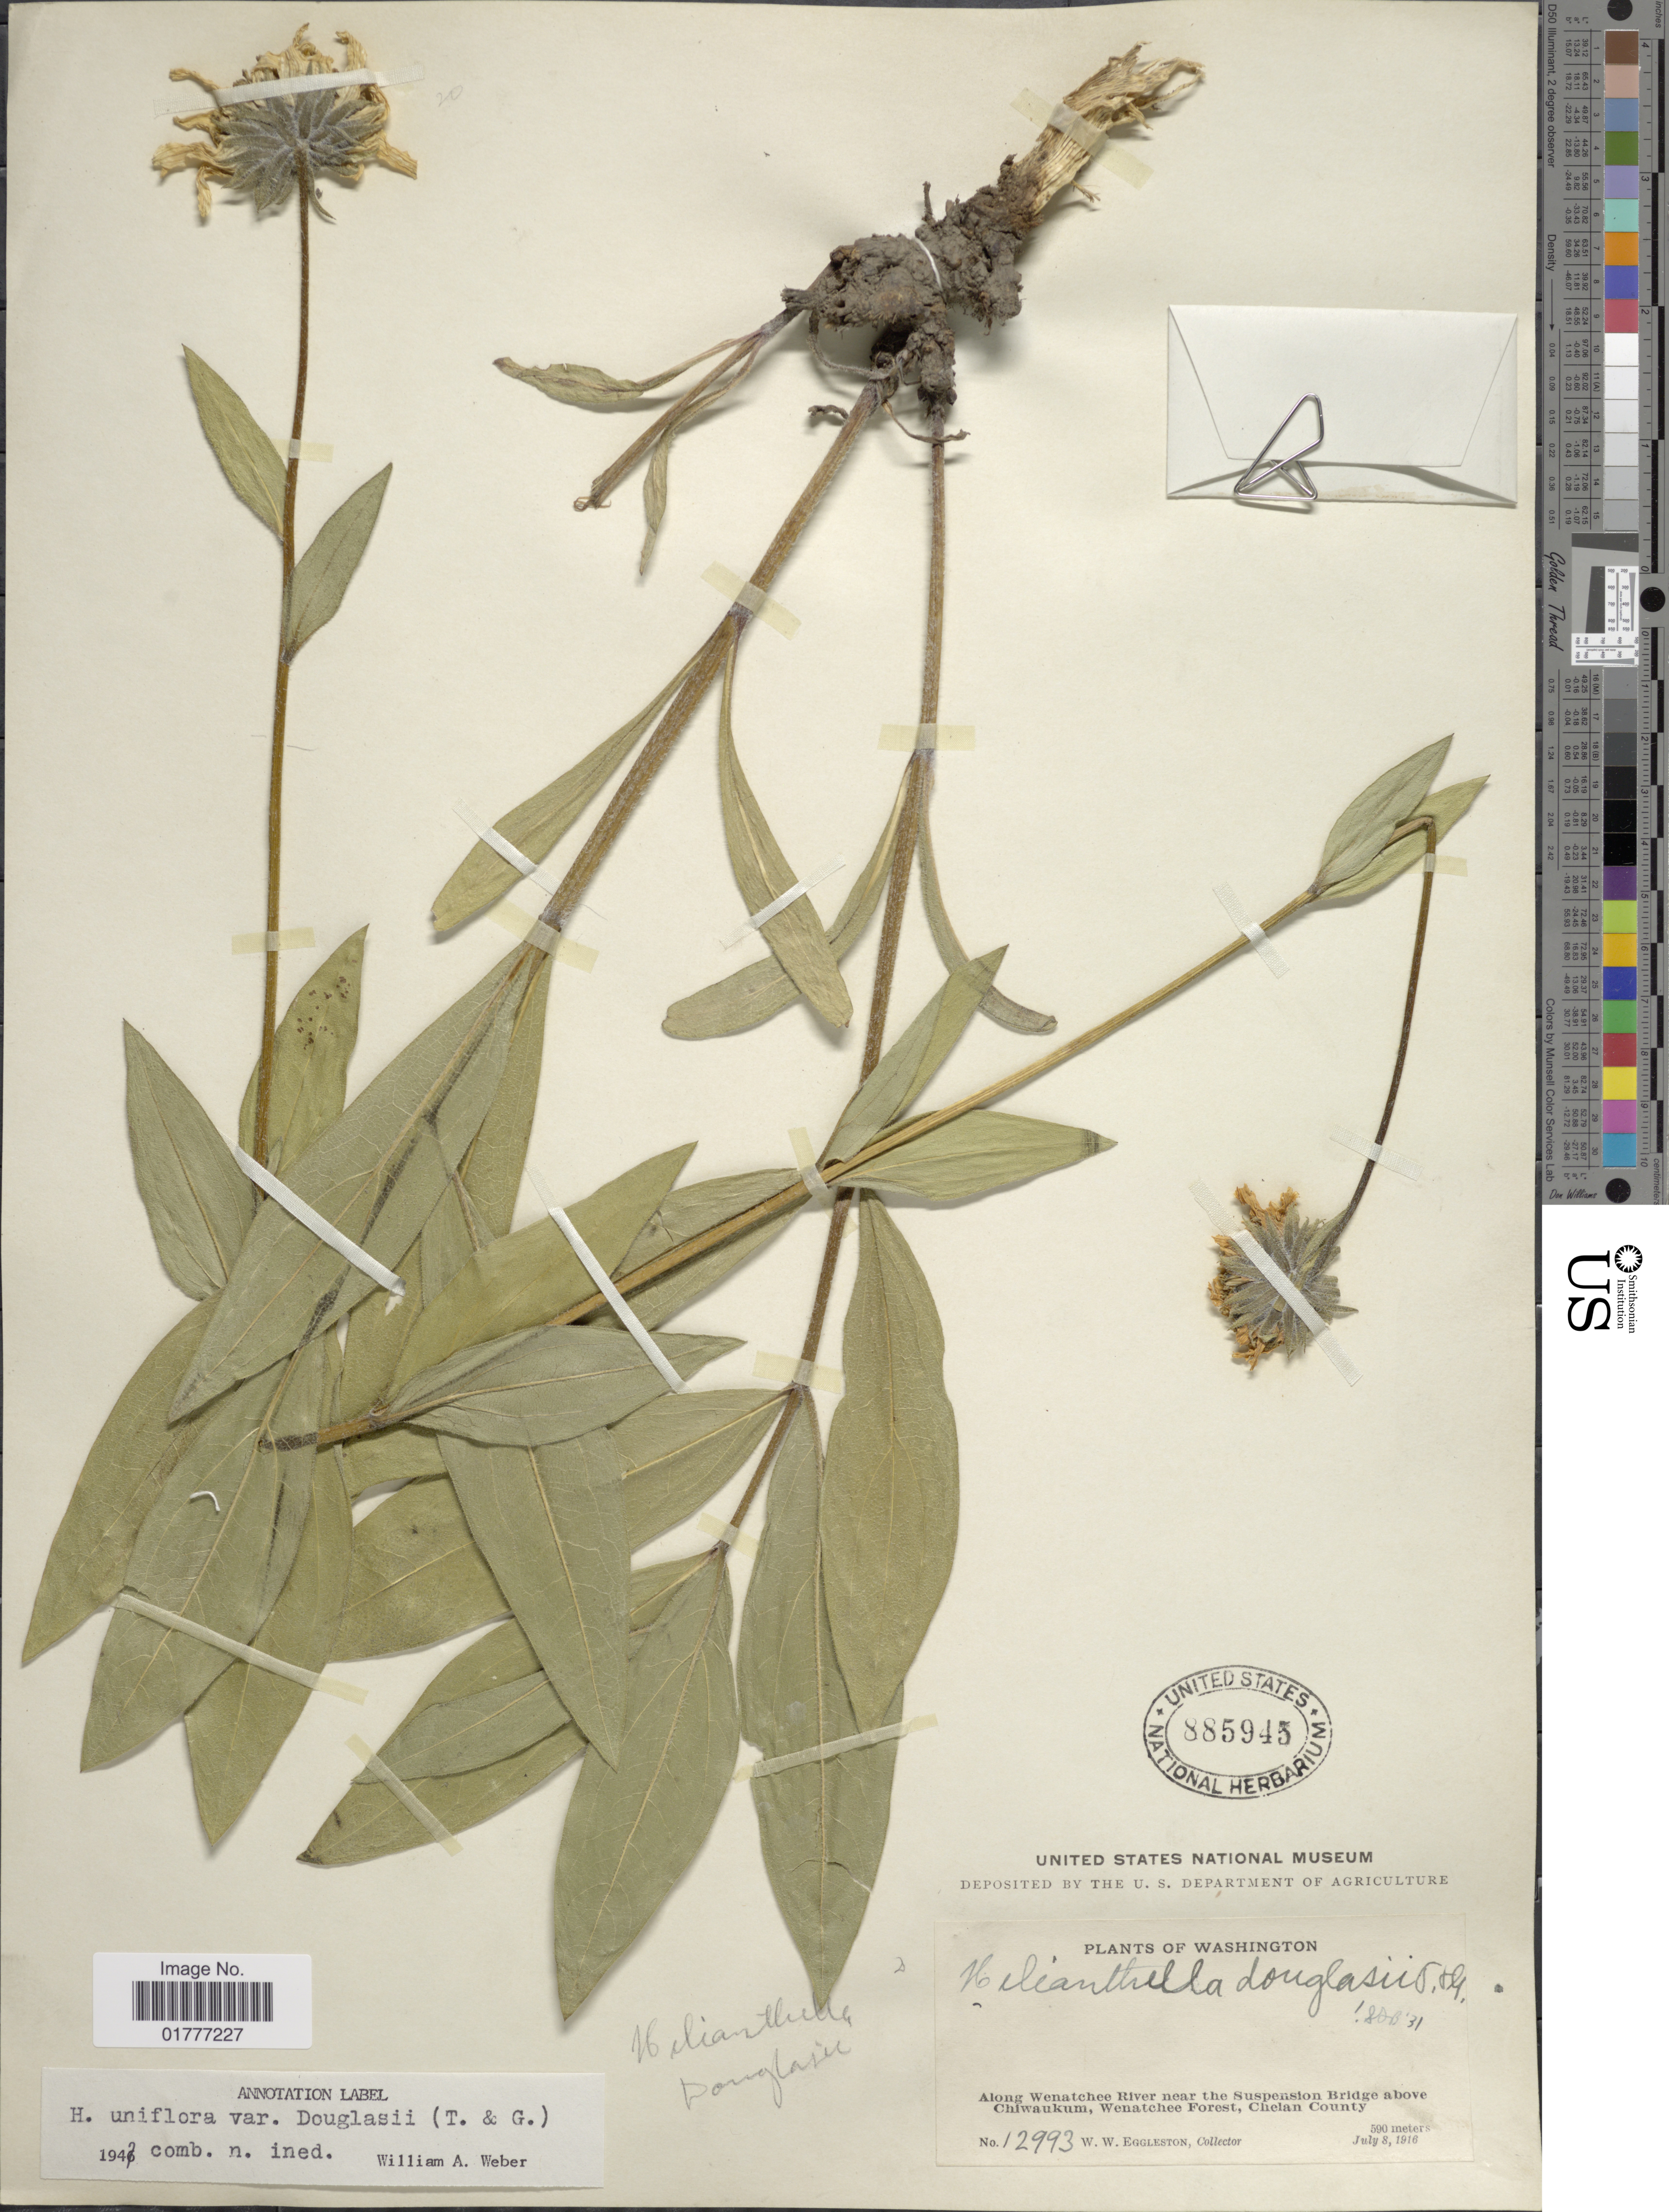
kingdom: Plantae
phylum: Tracheophyta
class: Magnoliopsida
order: Asterales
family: Asteraceae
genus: Helianthella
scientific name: Helianthella douglasii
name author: Torr. & A. Gray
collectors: W. W. Eggleston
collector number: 12993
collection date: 1916-07-08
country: United States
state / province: Washington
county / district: Chelan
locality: Along Wenatchee River near the Suspension Bridge above Chiwaukum, Wenatchee Forest, Chelan County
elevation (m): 590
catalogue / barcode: US 885945